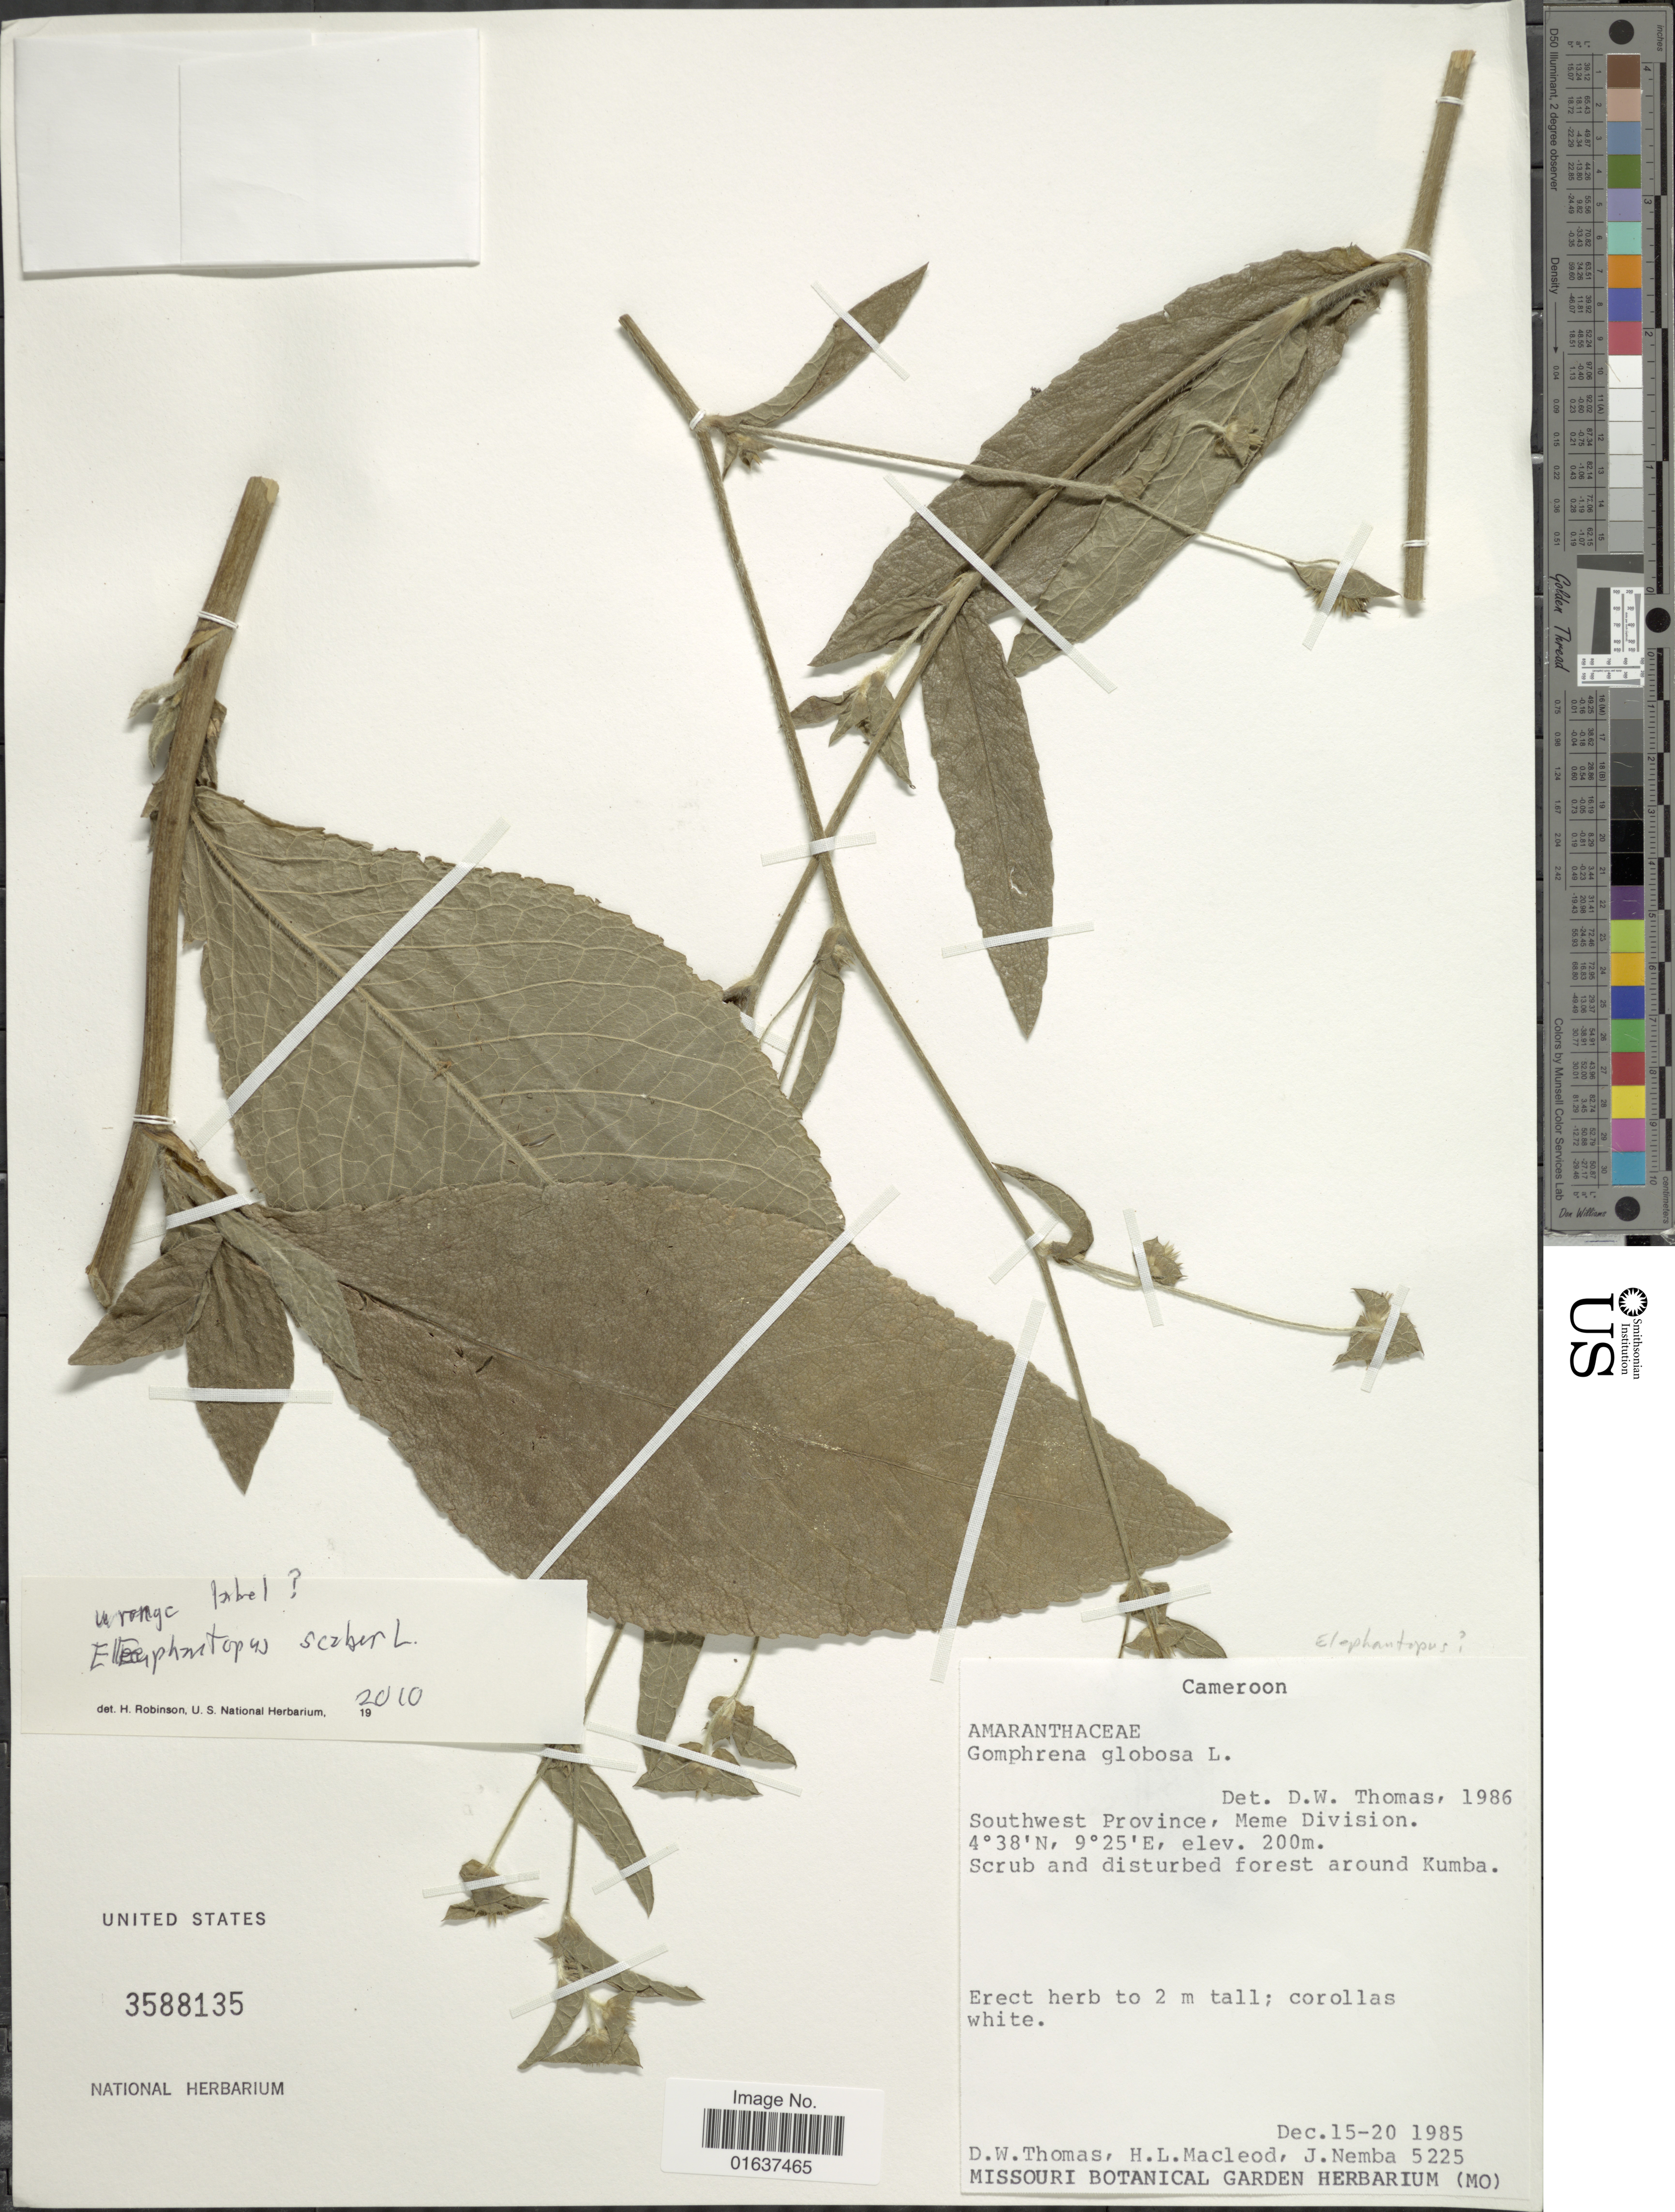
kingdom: Plantae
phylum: Tracheophyta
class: Magnoliopsida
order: Asterales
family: Asteraceae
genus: Elephantopus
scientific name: Elephantopus scaber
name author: L.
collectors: D. W. Thomas, H. Macleod & J. Nemba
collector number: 5225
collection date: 1985-12-15/1985-12-20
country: Cameroon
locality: Cameroon. Southwest Province, Meme Division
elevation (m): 200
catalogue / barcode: US 3588135